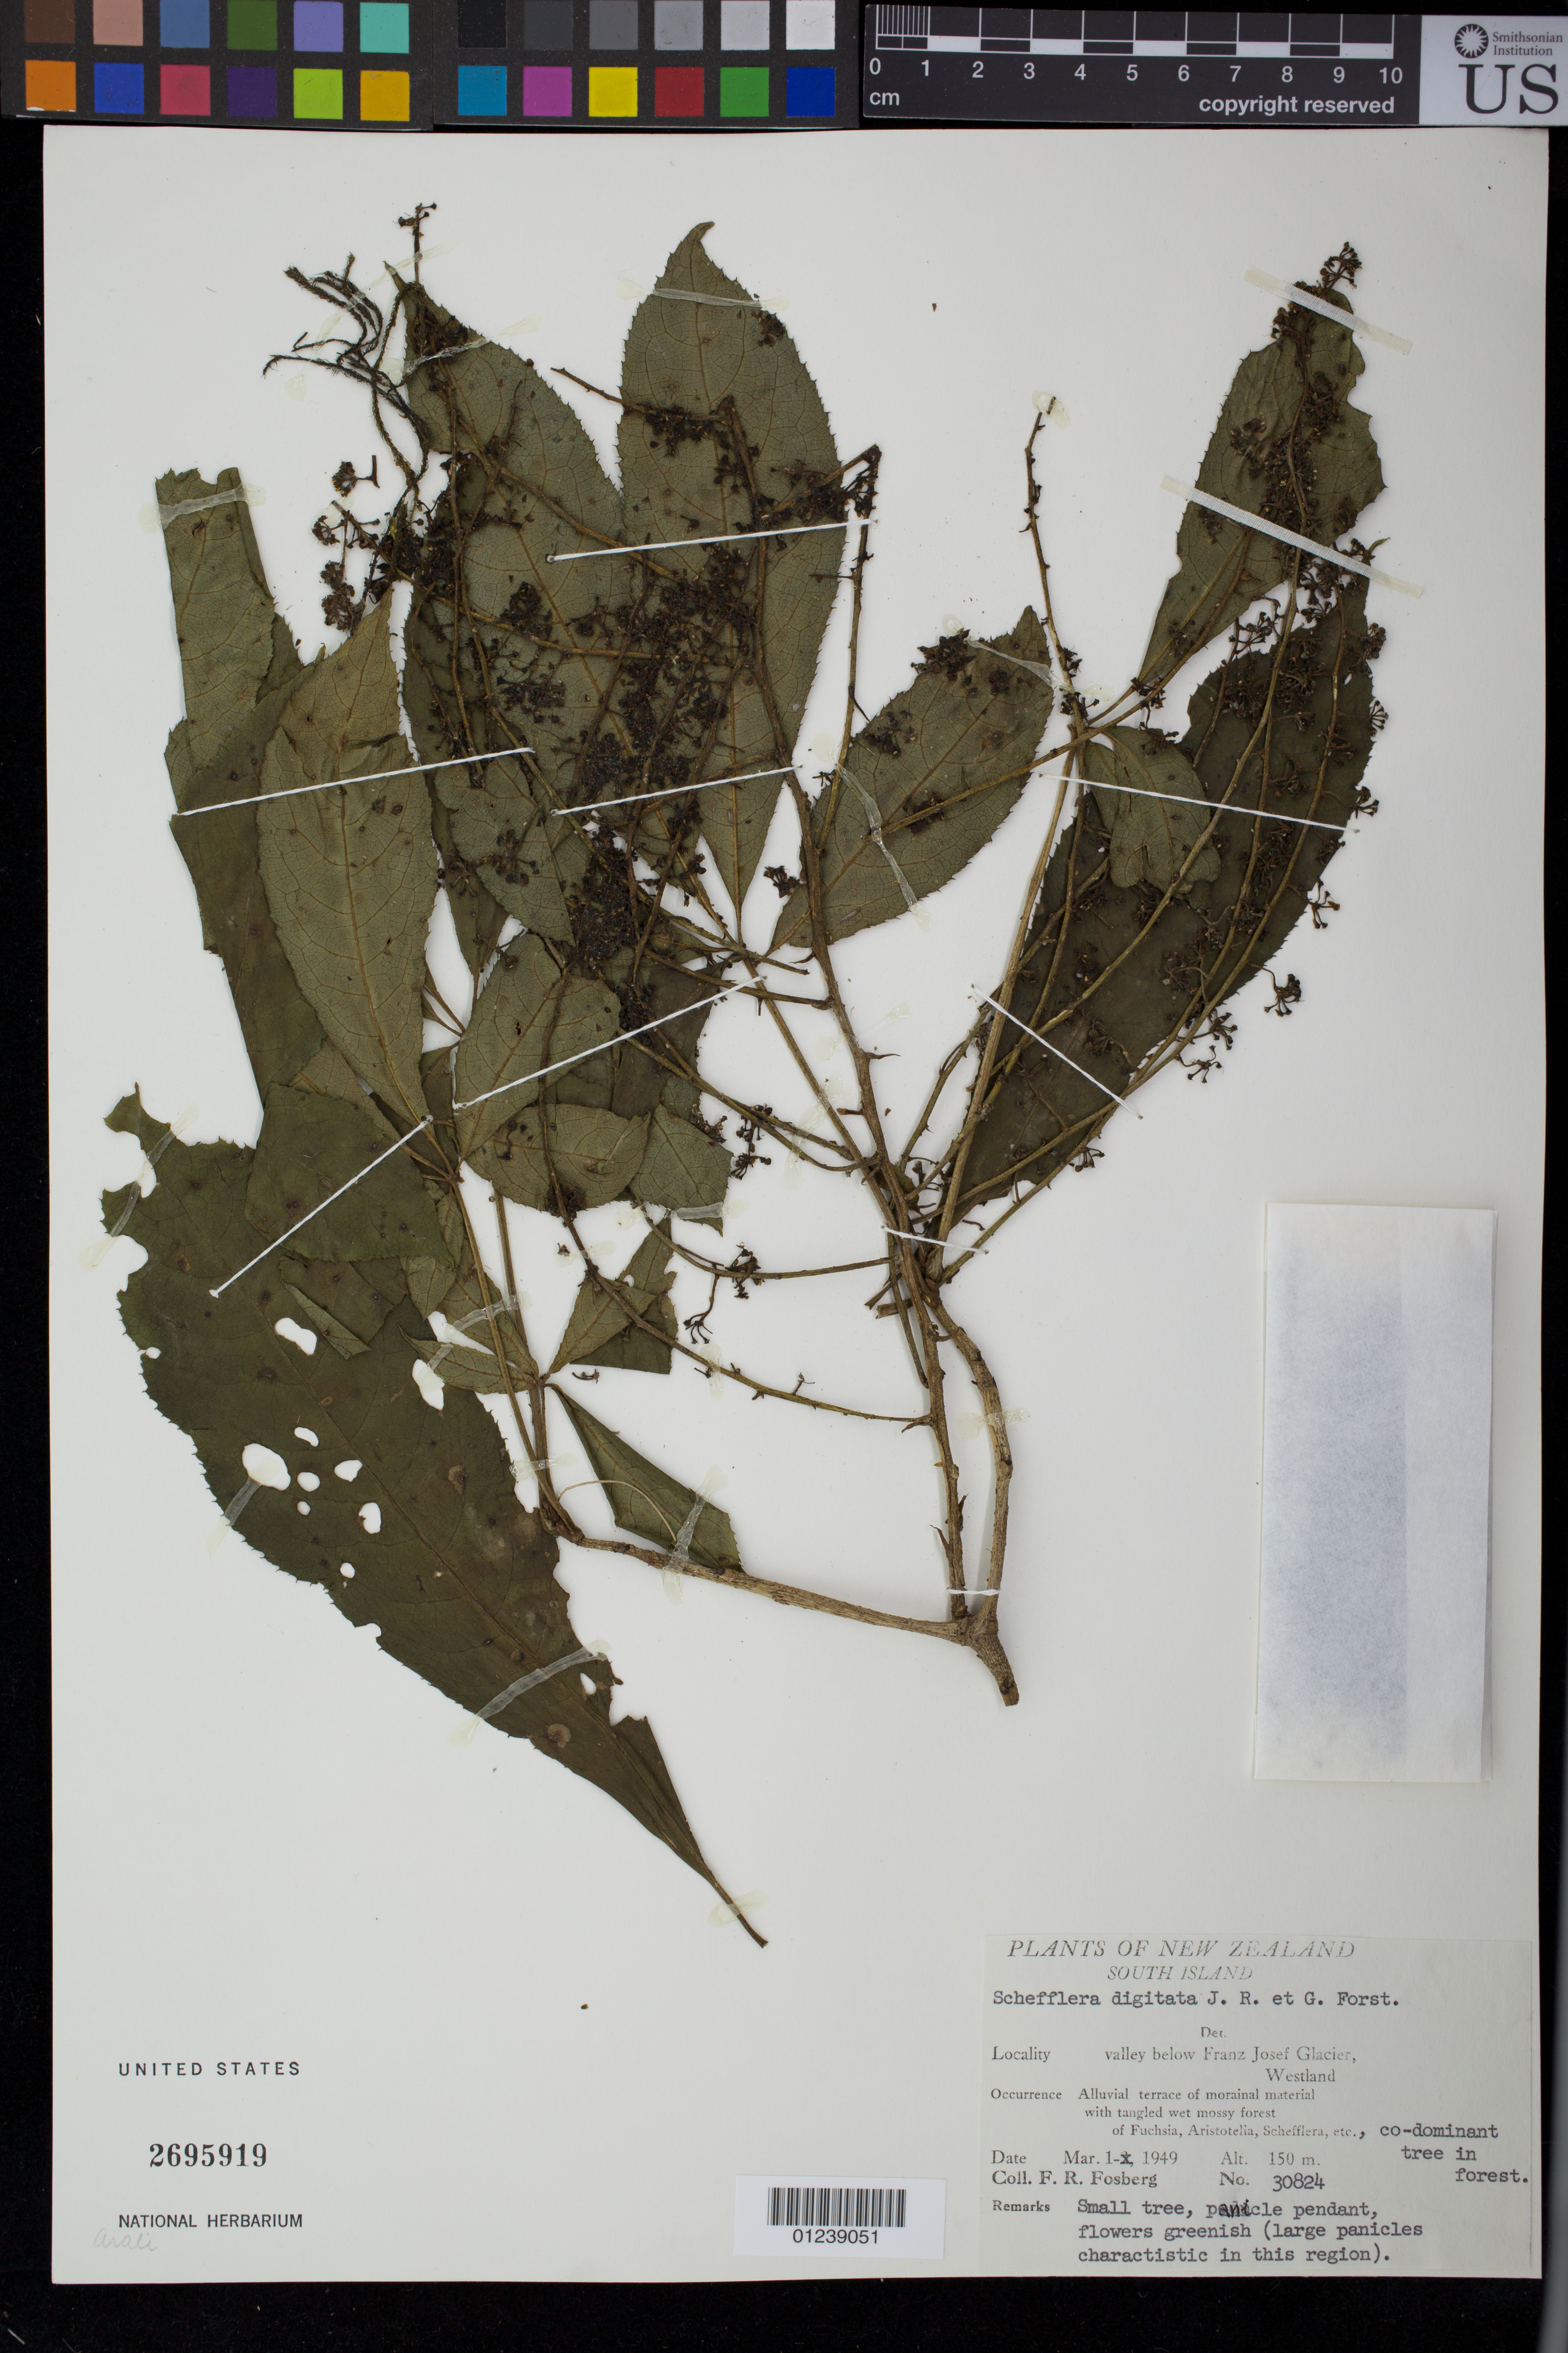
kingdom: Plantae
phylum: Tracheophyta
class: Magnoliopsida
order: Apiales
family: Araliaceae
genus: Heptapleurum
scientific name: Heptapleurum insularum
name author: Seem.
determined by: Wagner, W. L., (BOT), Smithsonian Institution - National Museum of Natural History (UNITED STATES)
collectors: F. R. Fosberg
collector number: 30824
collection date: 1949-03-01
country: New Zealand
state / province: West Coast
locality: Valley below Franz Josef Glacier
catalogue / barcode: US 2695919